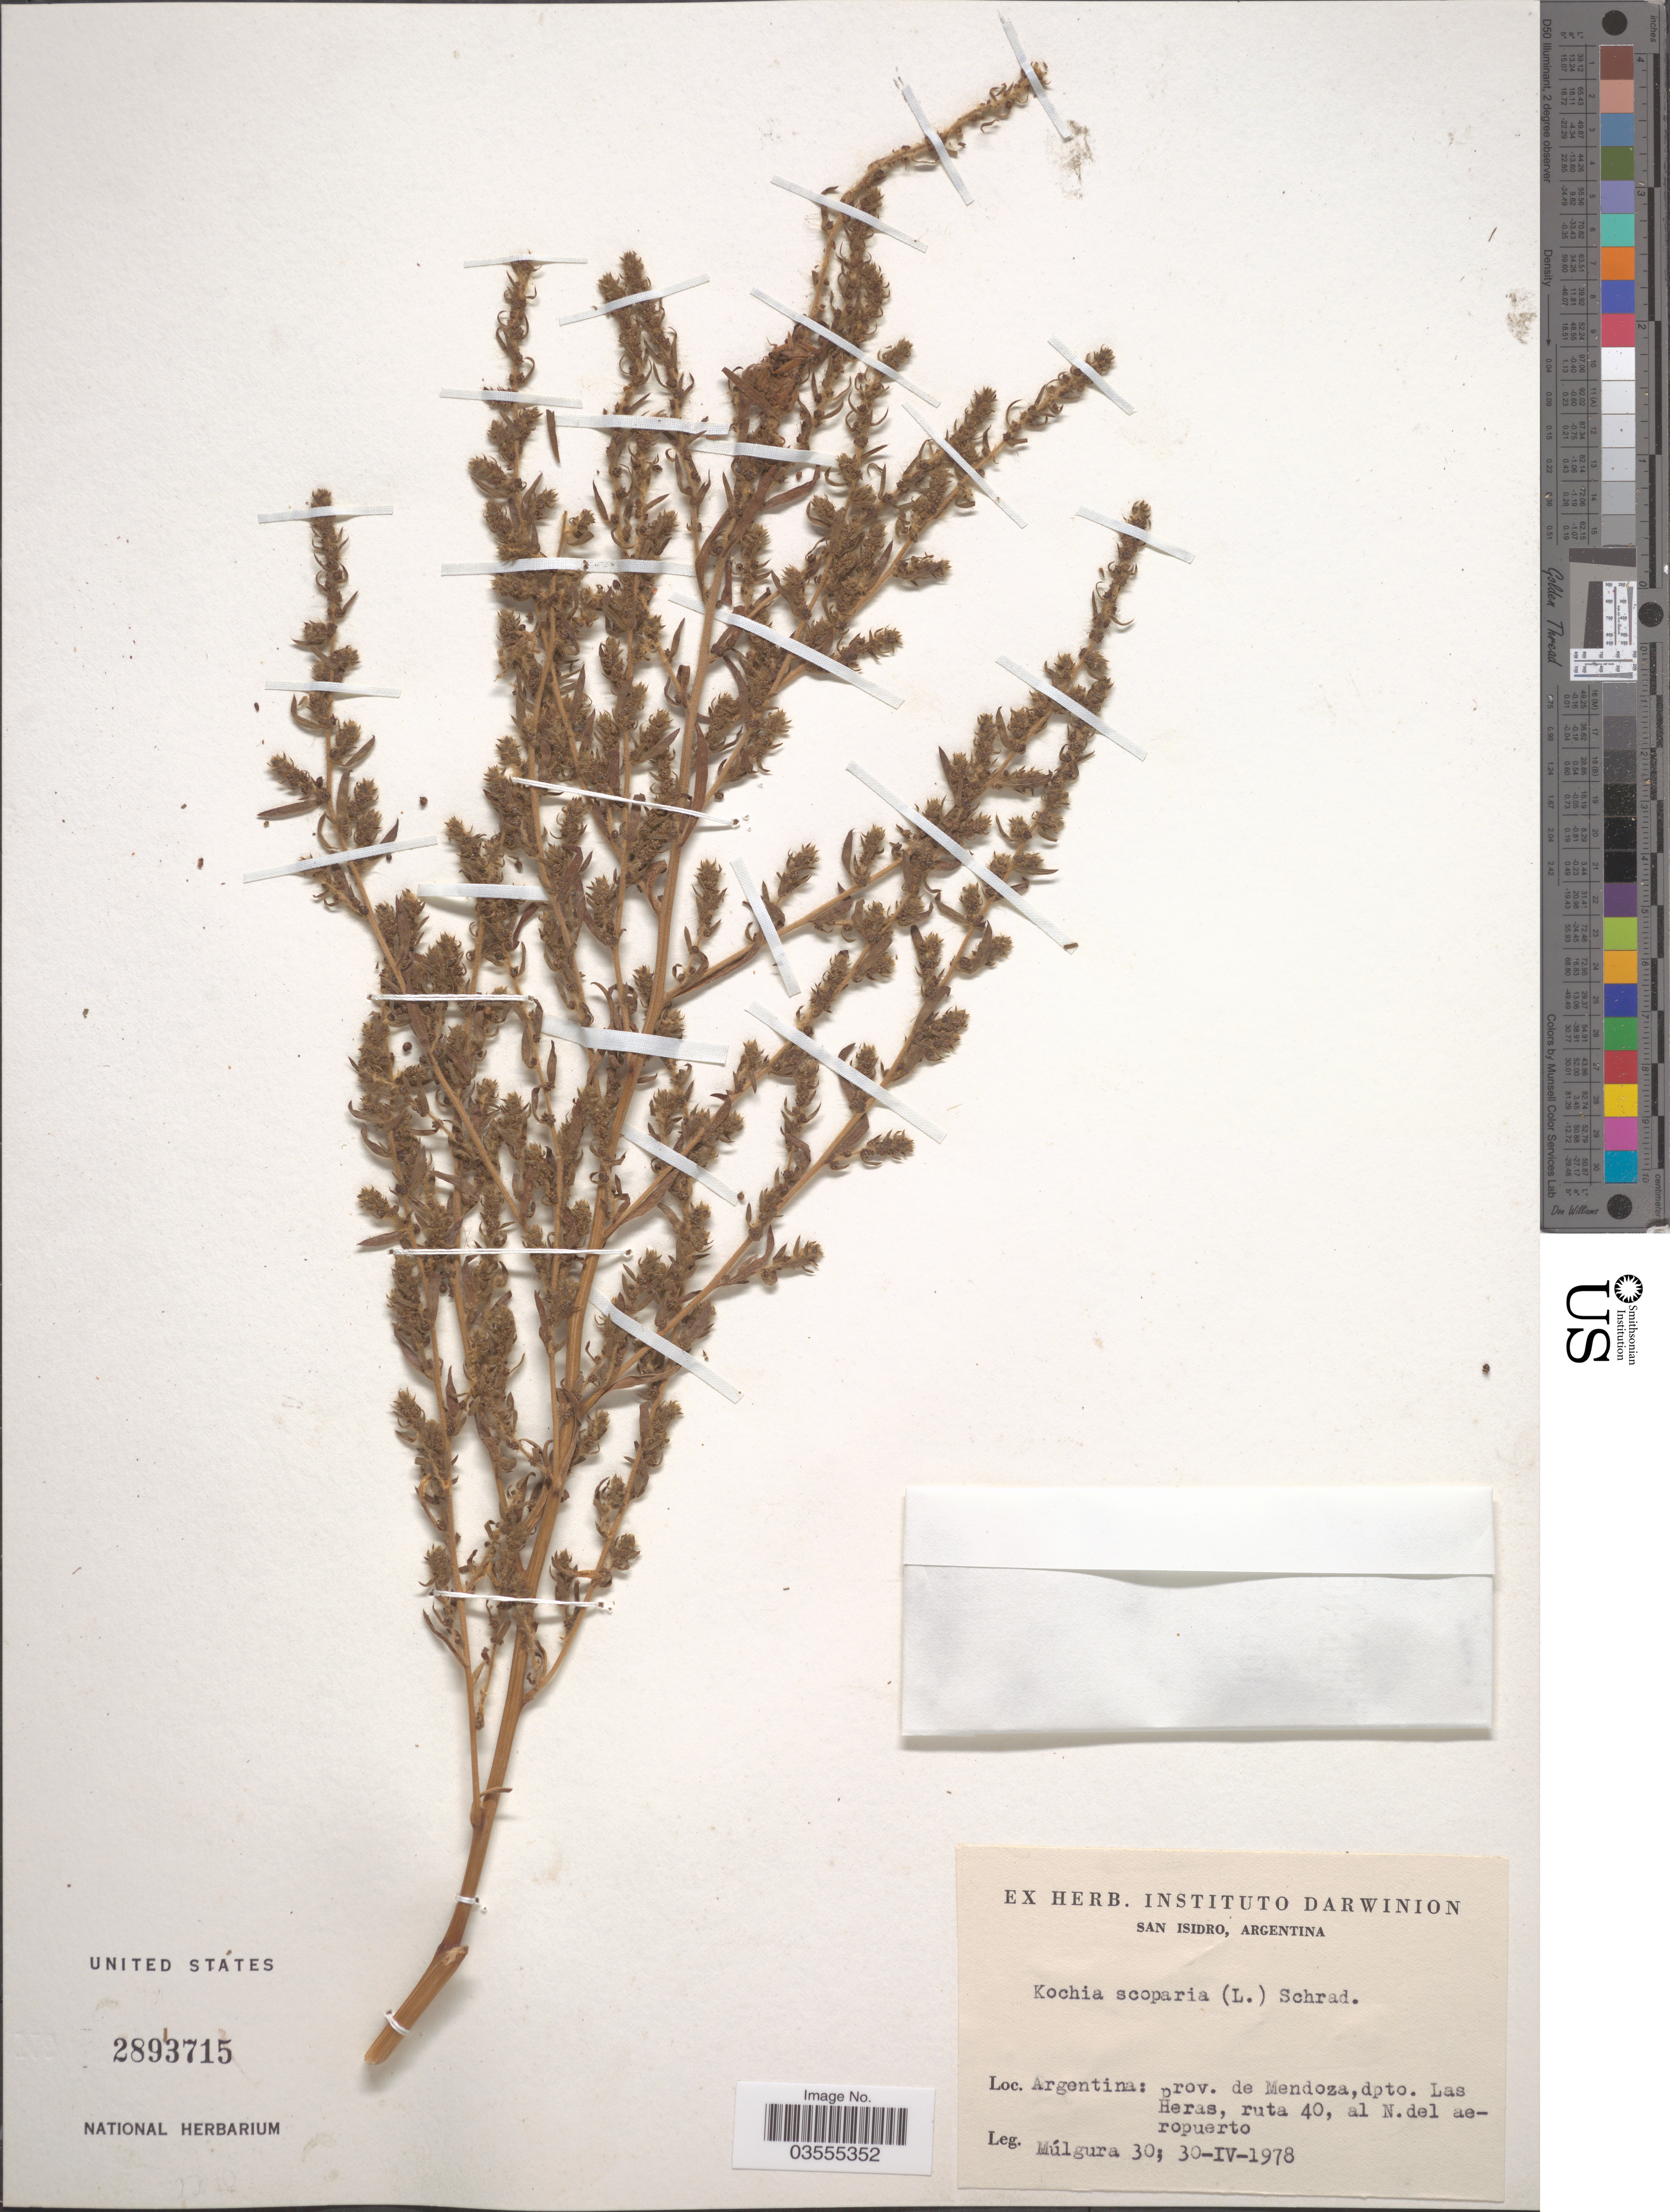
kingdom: Plantae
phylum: Tracheophyta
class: Magnoliopsida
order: Caryophyllales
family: Amaranthaceae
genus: Bassia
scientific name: Bassia scoparia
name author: (L.) Voss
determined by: U.S. National Herbarium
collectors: Múlgura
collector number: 30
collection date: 1978-04-30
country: Argentina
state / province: Mendoza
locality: Dpto. Las Heras, ruta 40, al N. del aeropuerto.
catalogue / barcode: US 2893715